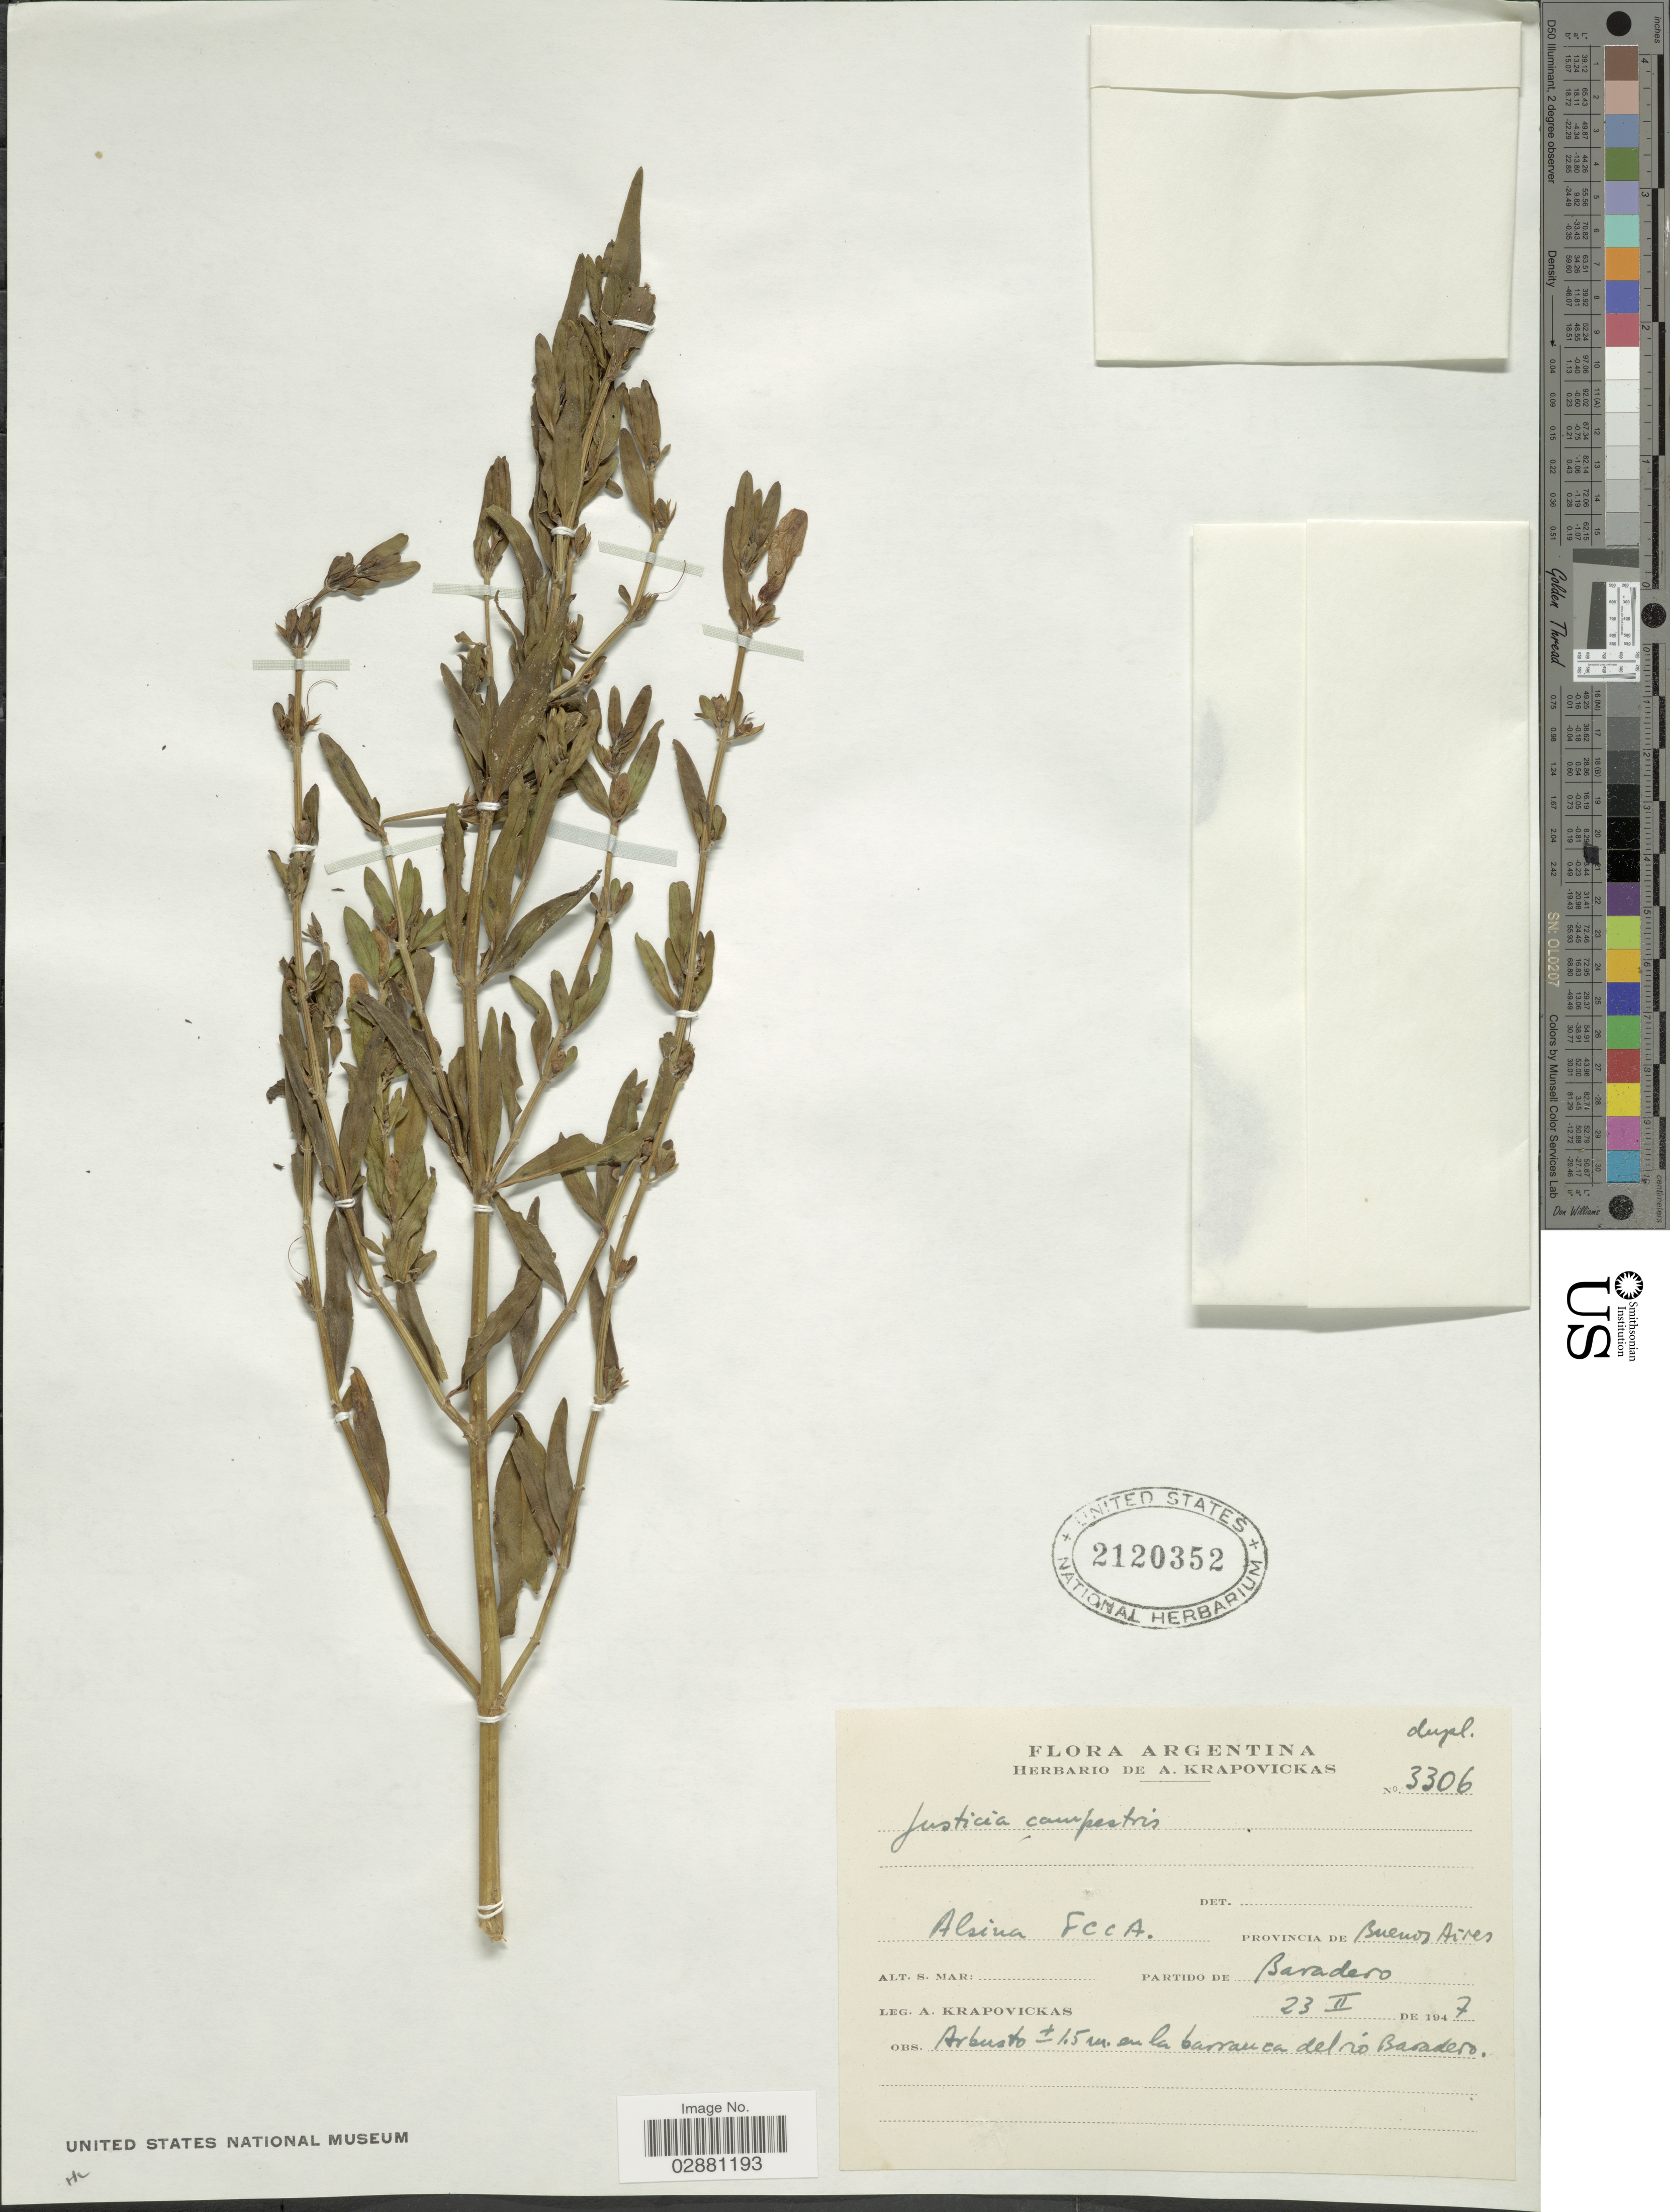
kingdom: Plantae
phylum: Tracheophyta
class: Magnoliopsida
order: Lamiales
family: Acanthaceae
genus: Justicia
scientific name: Justicia tweediana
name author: (Nees) Griseb.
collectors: A. Krapovickas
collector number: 3306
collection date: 1947-02-23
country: Argentina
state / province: Buenos Aires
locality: Provincia de Buenos Aires, Partido de Baradero.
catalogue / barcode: US 2120352